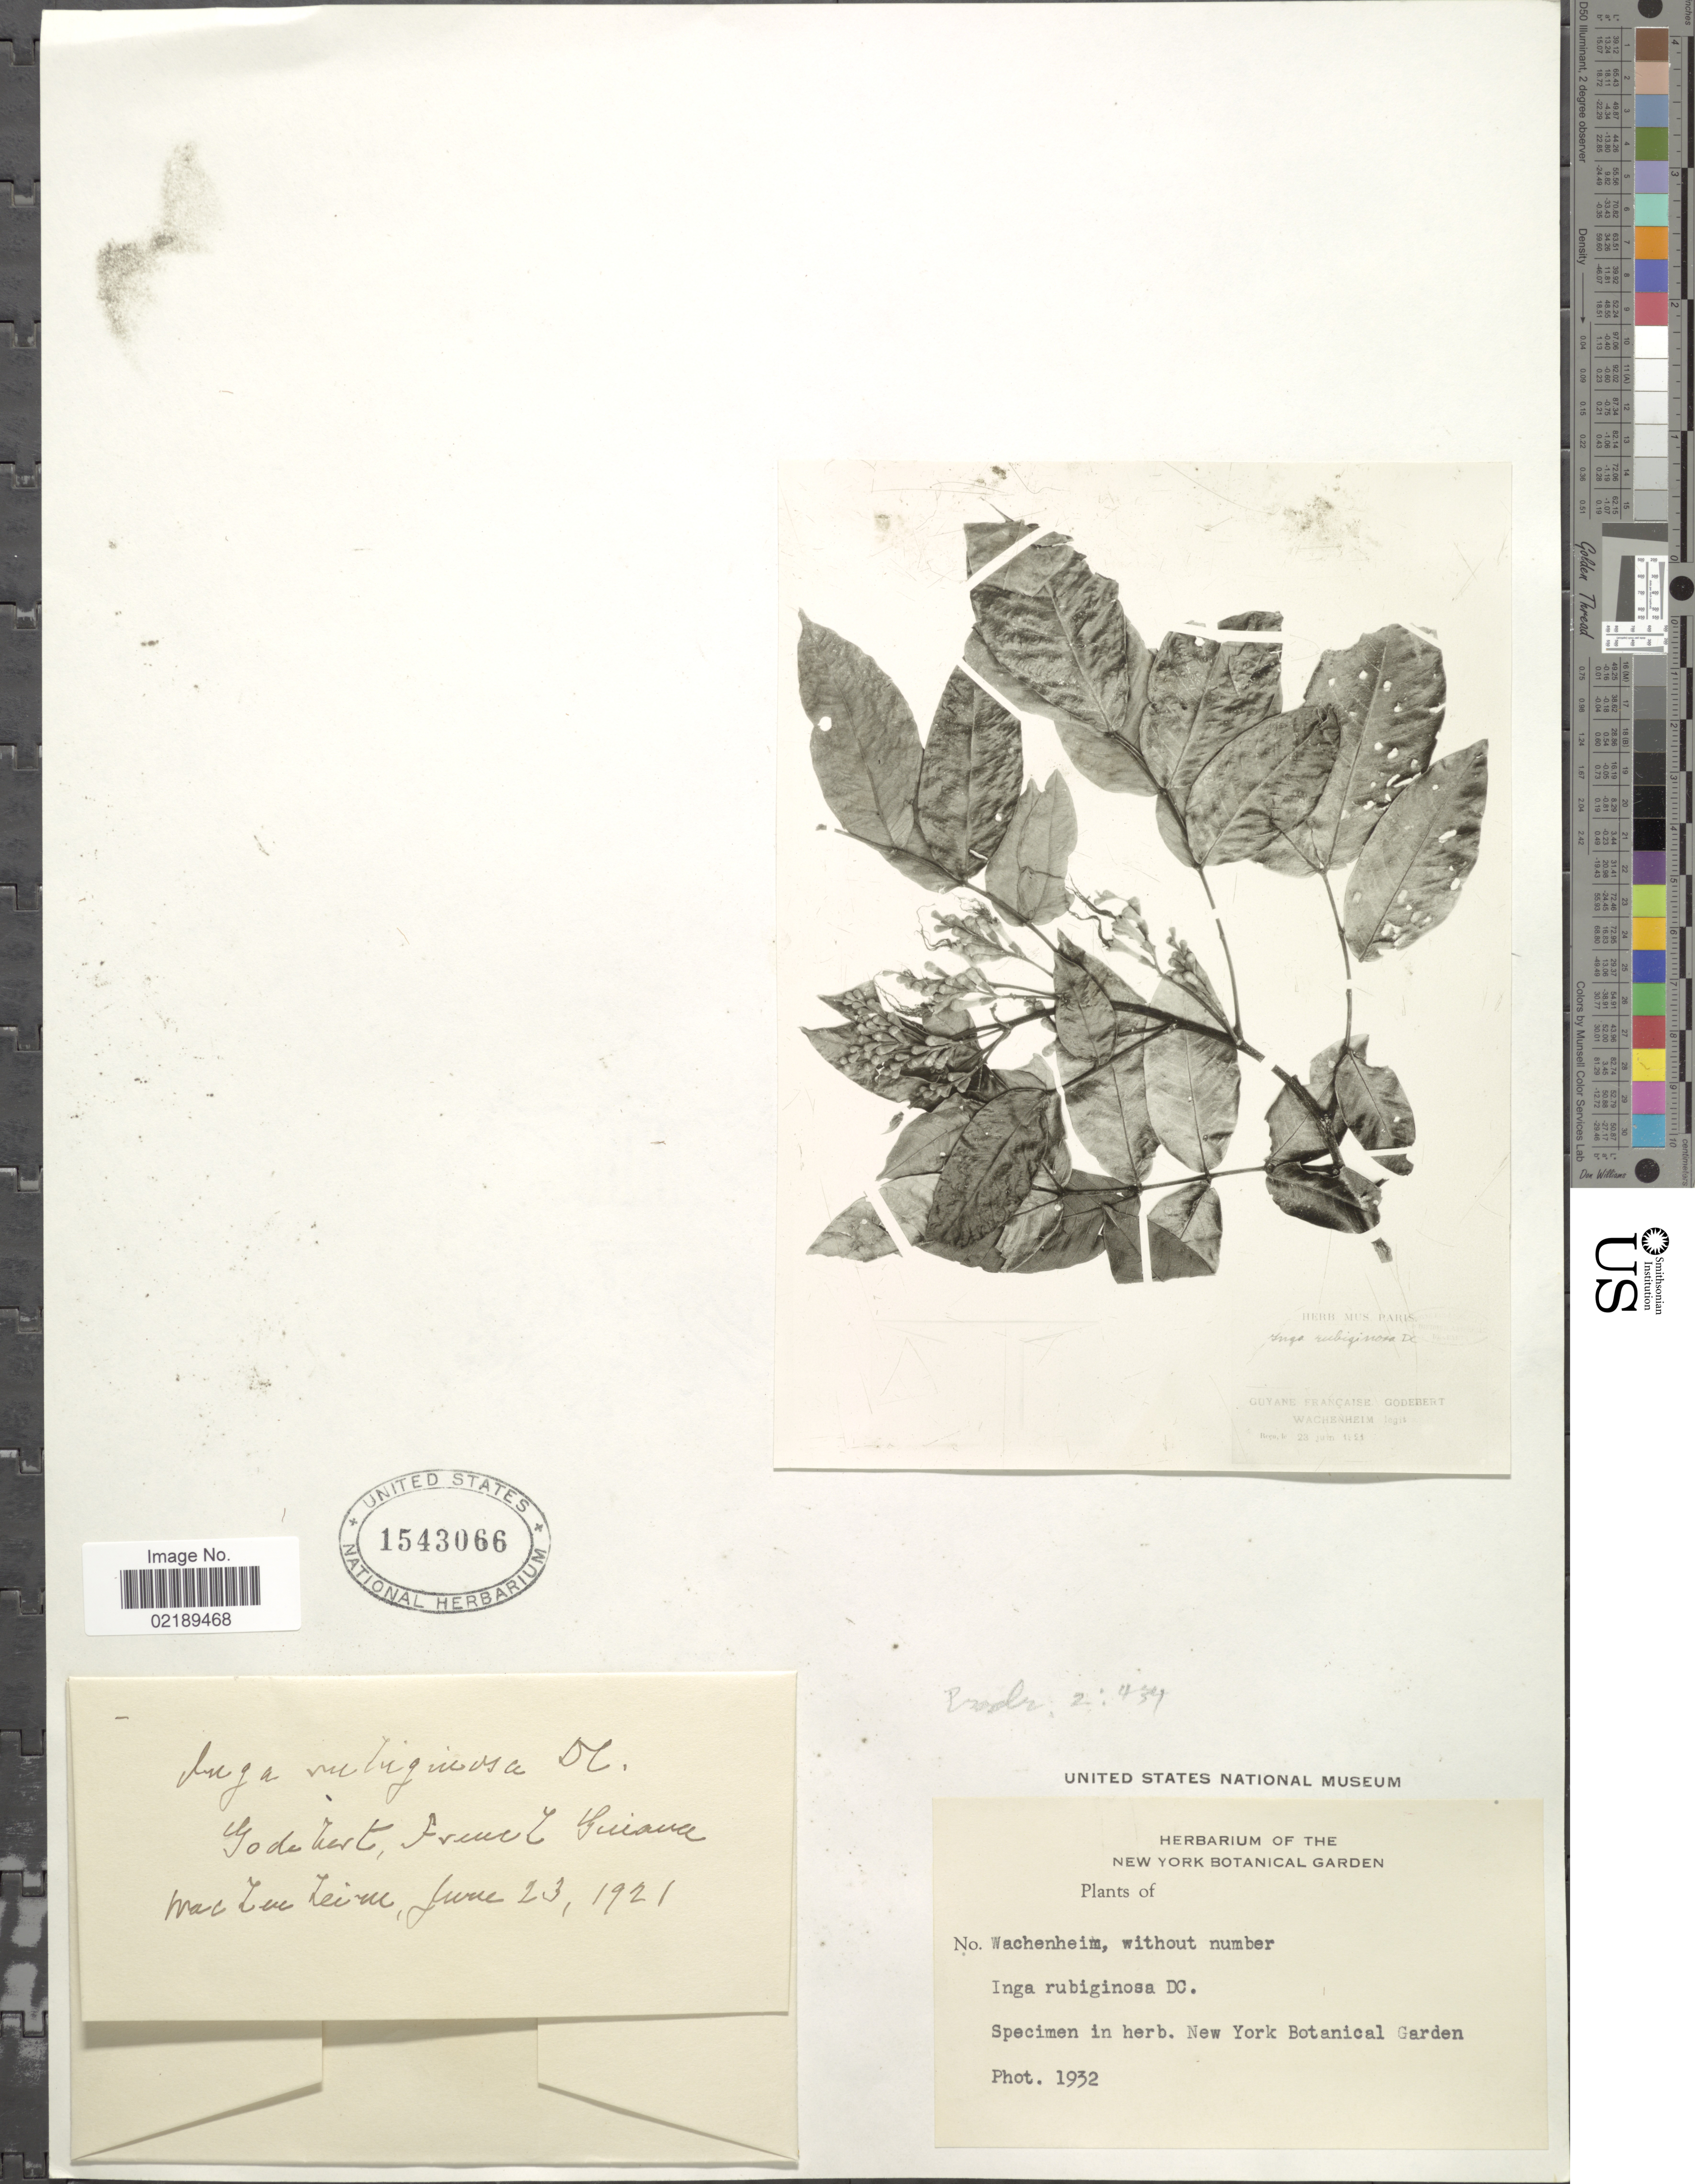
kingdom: Plantae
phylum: Tracheophyta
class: Magnoliopsida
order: Fabales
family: Fabaceae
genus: Inga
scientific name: Inga rubiginosa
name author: (Rich.) DC.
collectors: New York Botanical Garden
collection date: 1921-06-23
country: French Guiana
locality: Godehert, Wac Lue Leim. [interpreted]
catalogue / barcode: US 1543066